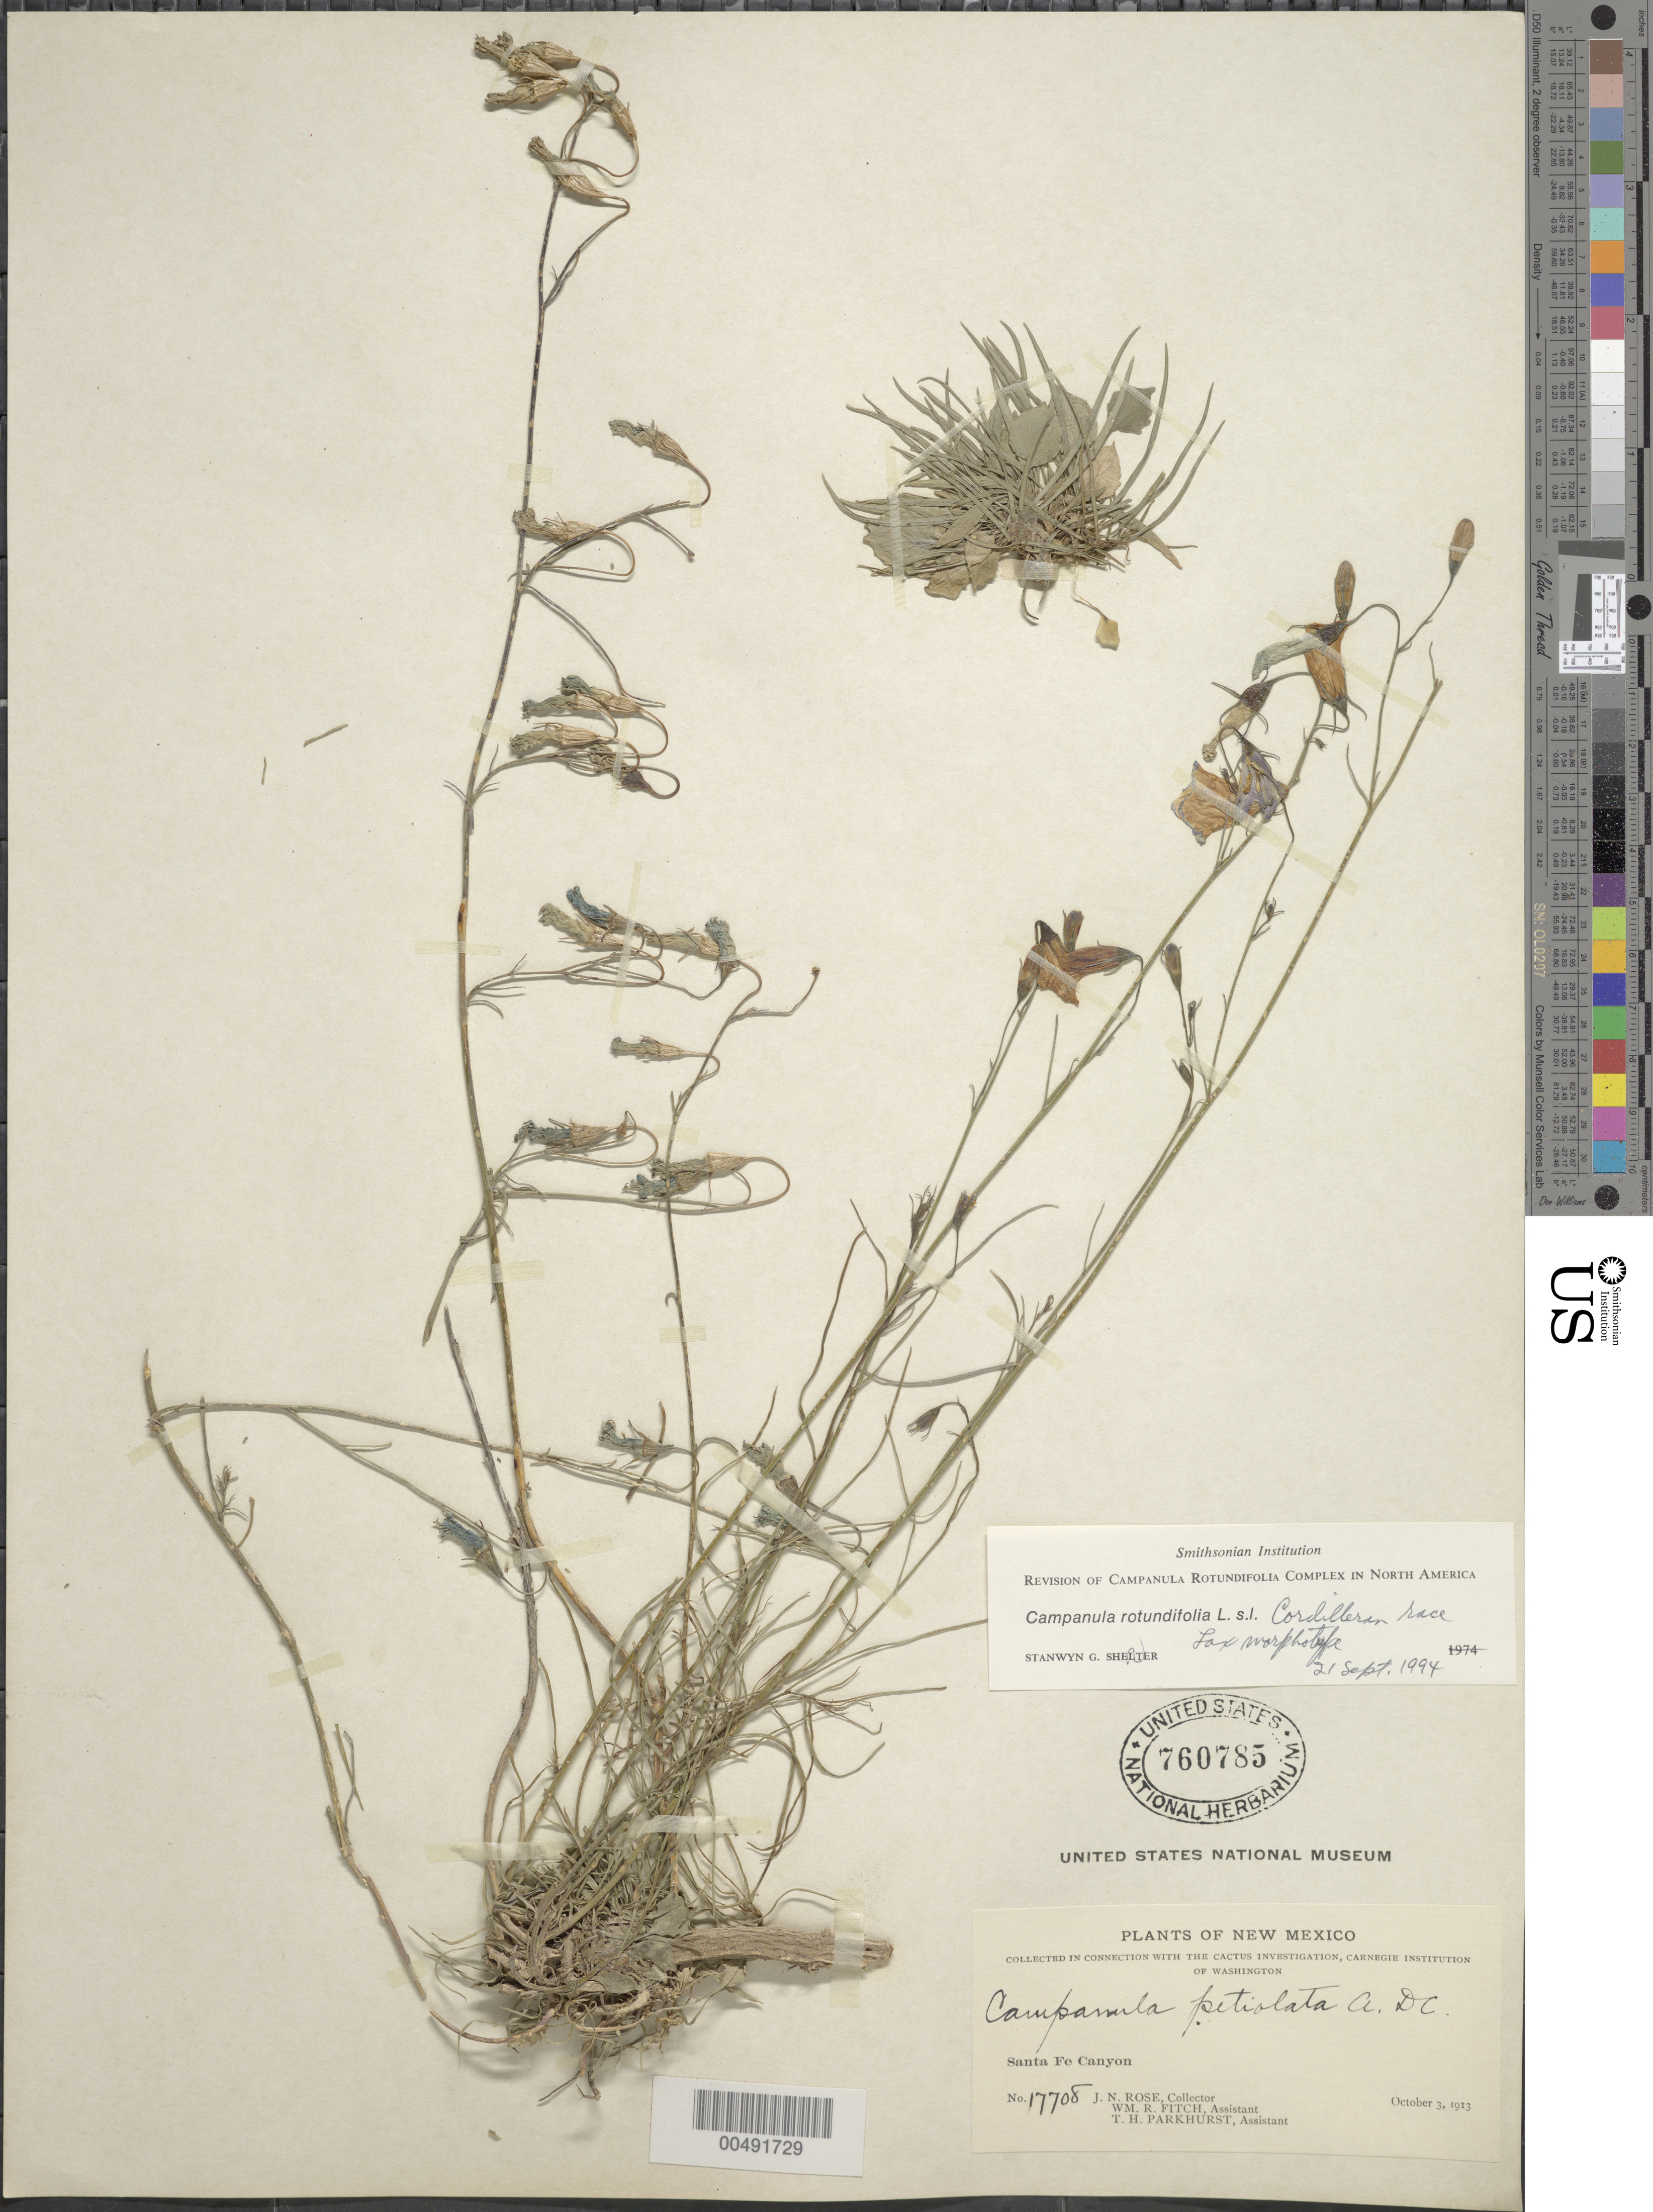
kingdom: Plantae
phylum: Tracheophyta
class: Magnoliopsida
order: Asterales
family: Campanulaceae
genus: Campanula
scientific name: Campanula rotundifolia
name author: L.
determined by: Shetler, Stanwyn G., (US), NMNH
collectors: J. N. Rose, W. R. Fitch & T. Parkhurst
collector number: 17708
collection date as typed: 03 Oct 1913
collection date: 1913-10-03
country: United States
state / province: New Mexico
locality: Santa Fe Canyon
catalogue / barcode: US 760785